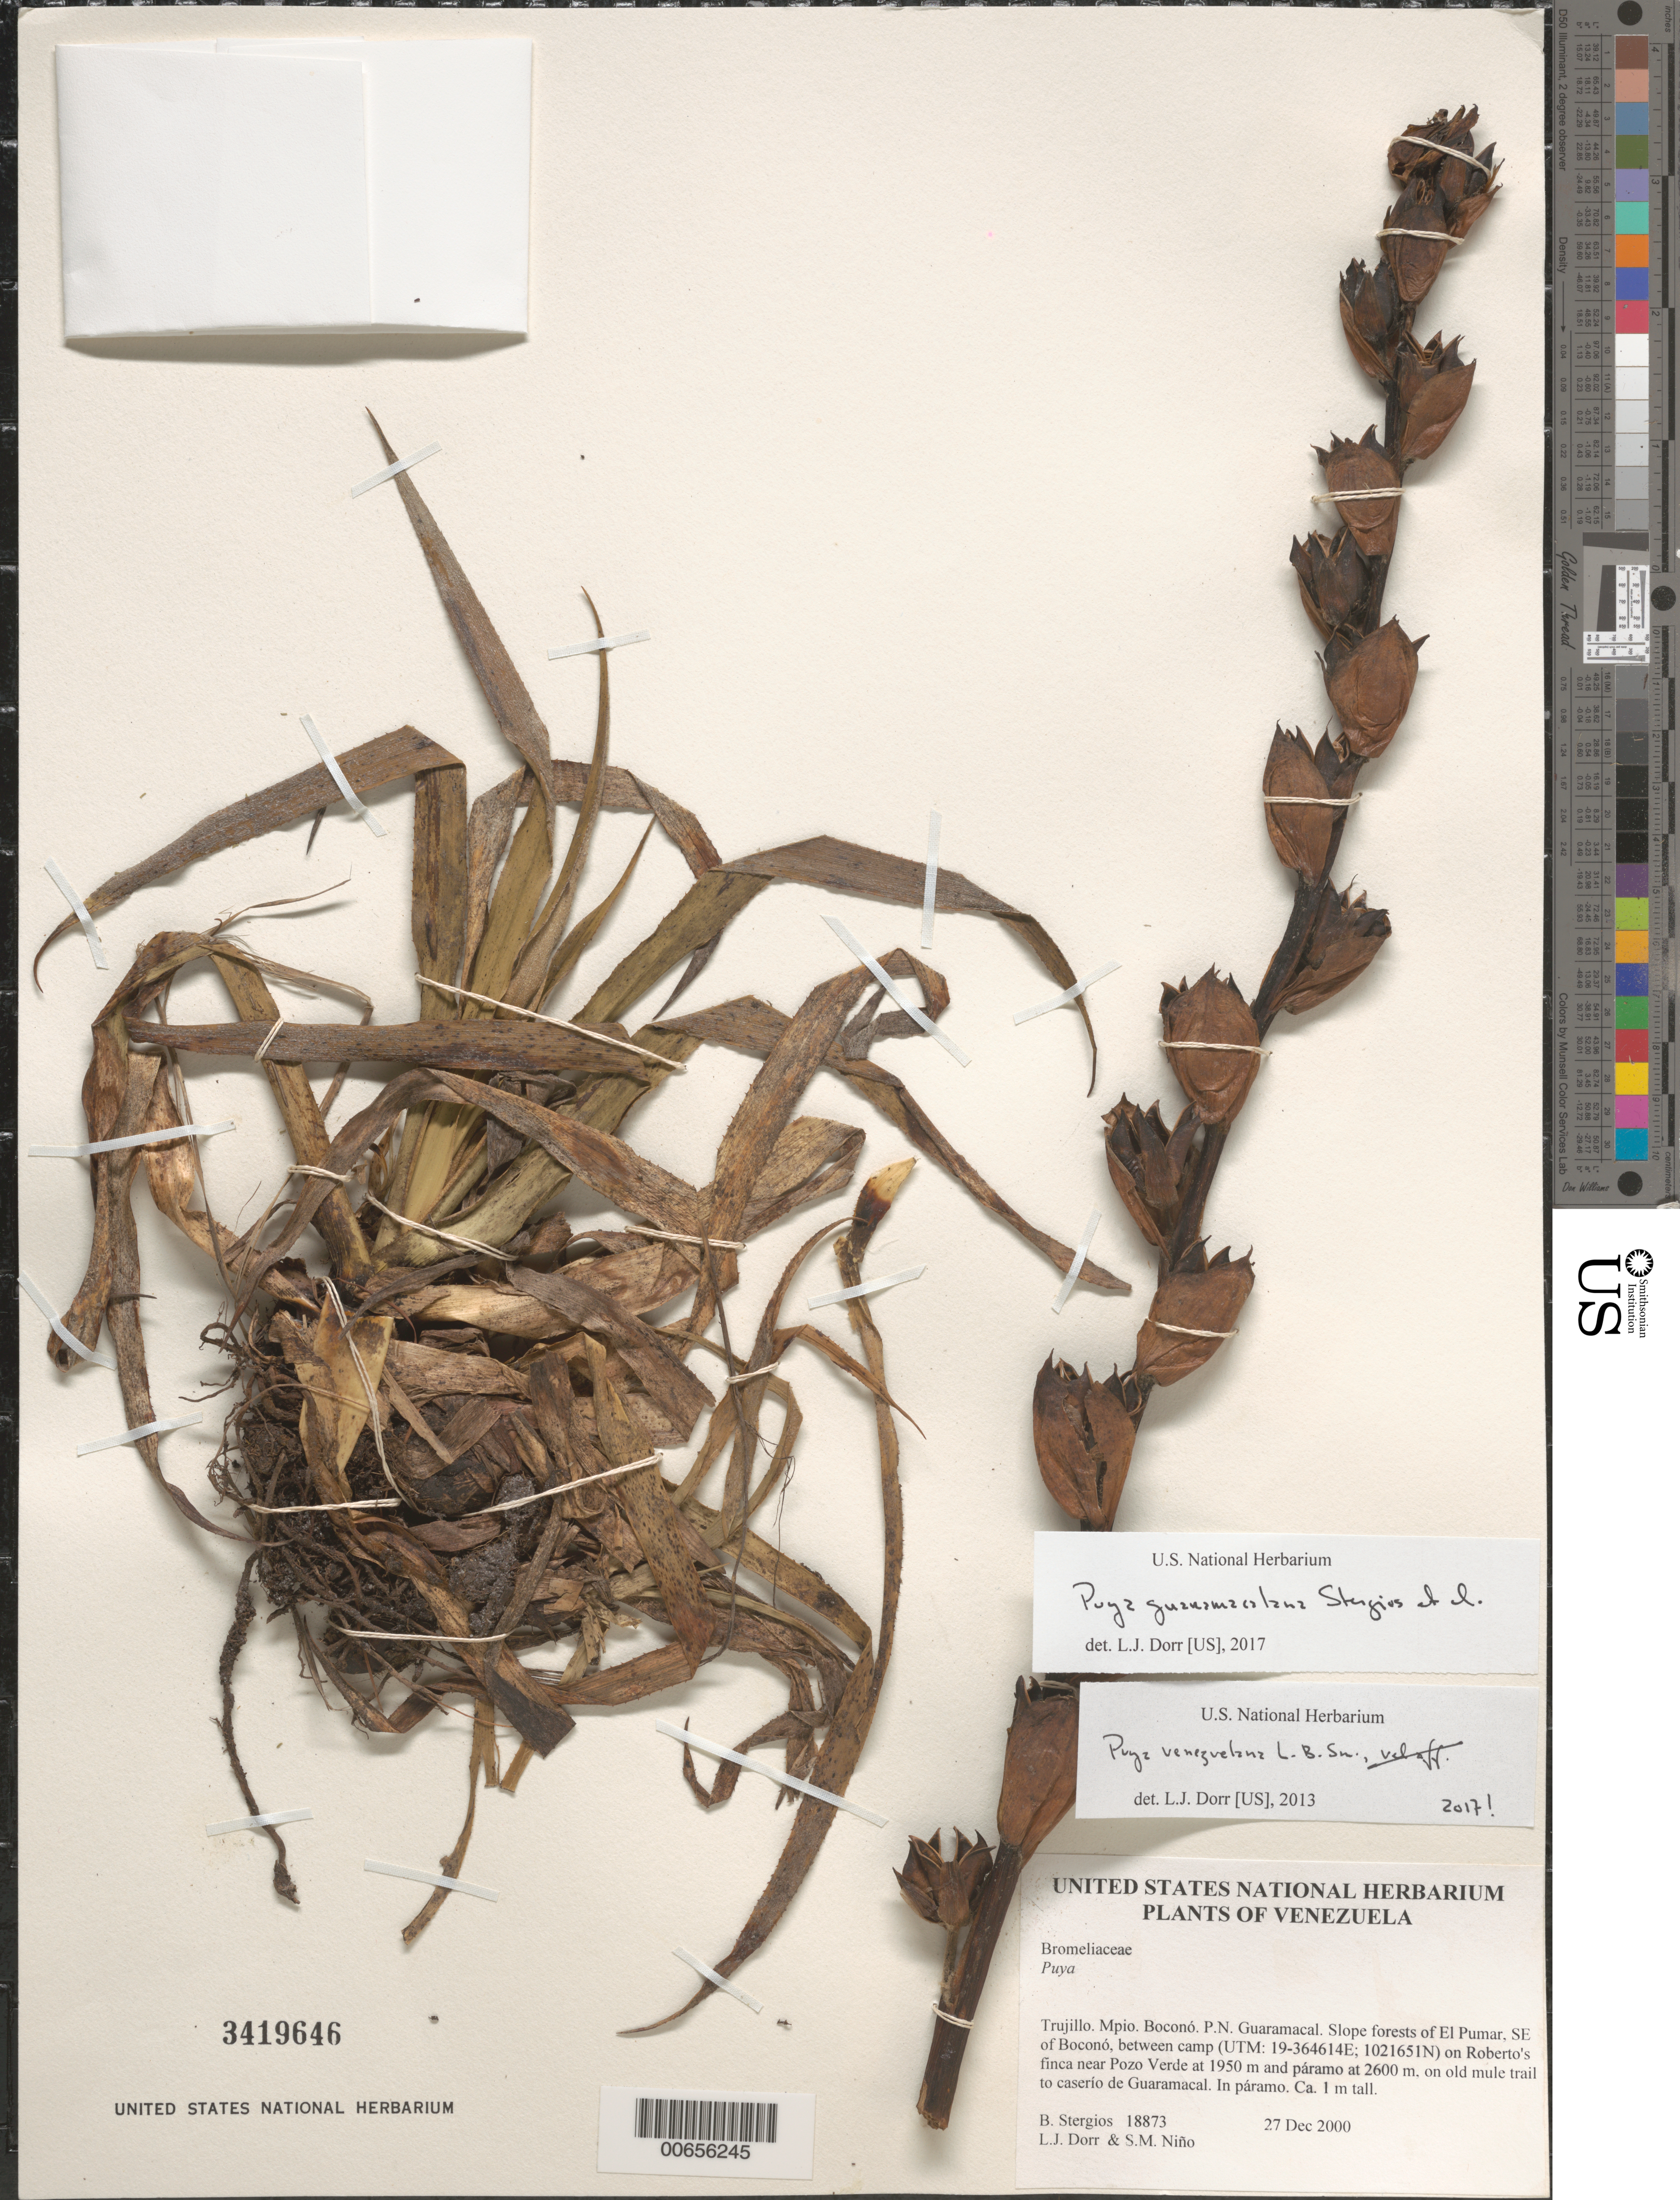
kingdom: Plantae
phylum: Tracheophyta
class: Liliopsida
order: Poales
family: Bromeliaceae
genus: Puya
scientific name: Puya guaramacalana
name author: Stergios et al.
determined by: Dorr, L. J., (BOT), Smithsonian Institution - National Museum of Natural History (UNITED STATES)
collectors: B. G. Stergios, L. J. Dorr & S. M. Niño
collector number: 18873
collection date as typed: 27 Dec 2000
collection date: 2000-12-27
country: Venezuela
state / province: Trujillo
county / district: Boconó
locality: Parque Nacional Guaramacal. El Pumar, SE of Boconó, between camp on Roberto's finca near Pozo Verde at 1950 m and páramo at 2600 m, on old mule trail to caserío de Guaramacal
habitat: In páramo.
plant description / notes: PORT, US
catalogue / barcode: US 3419646